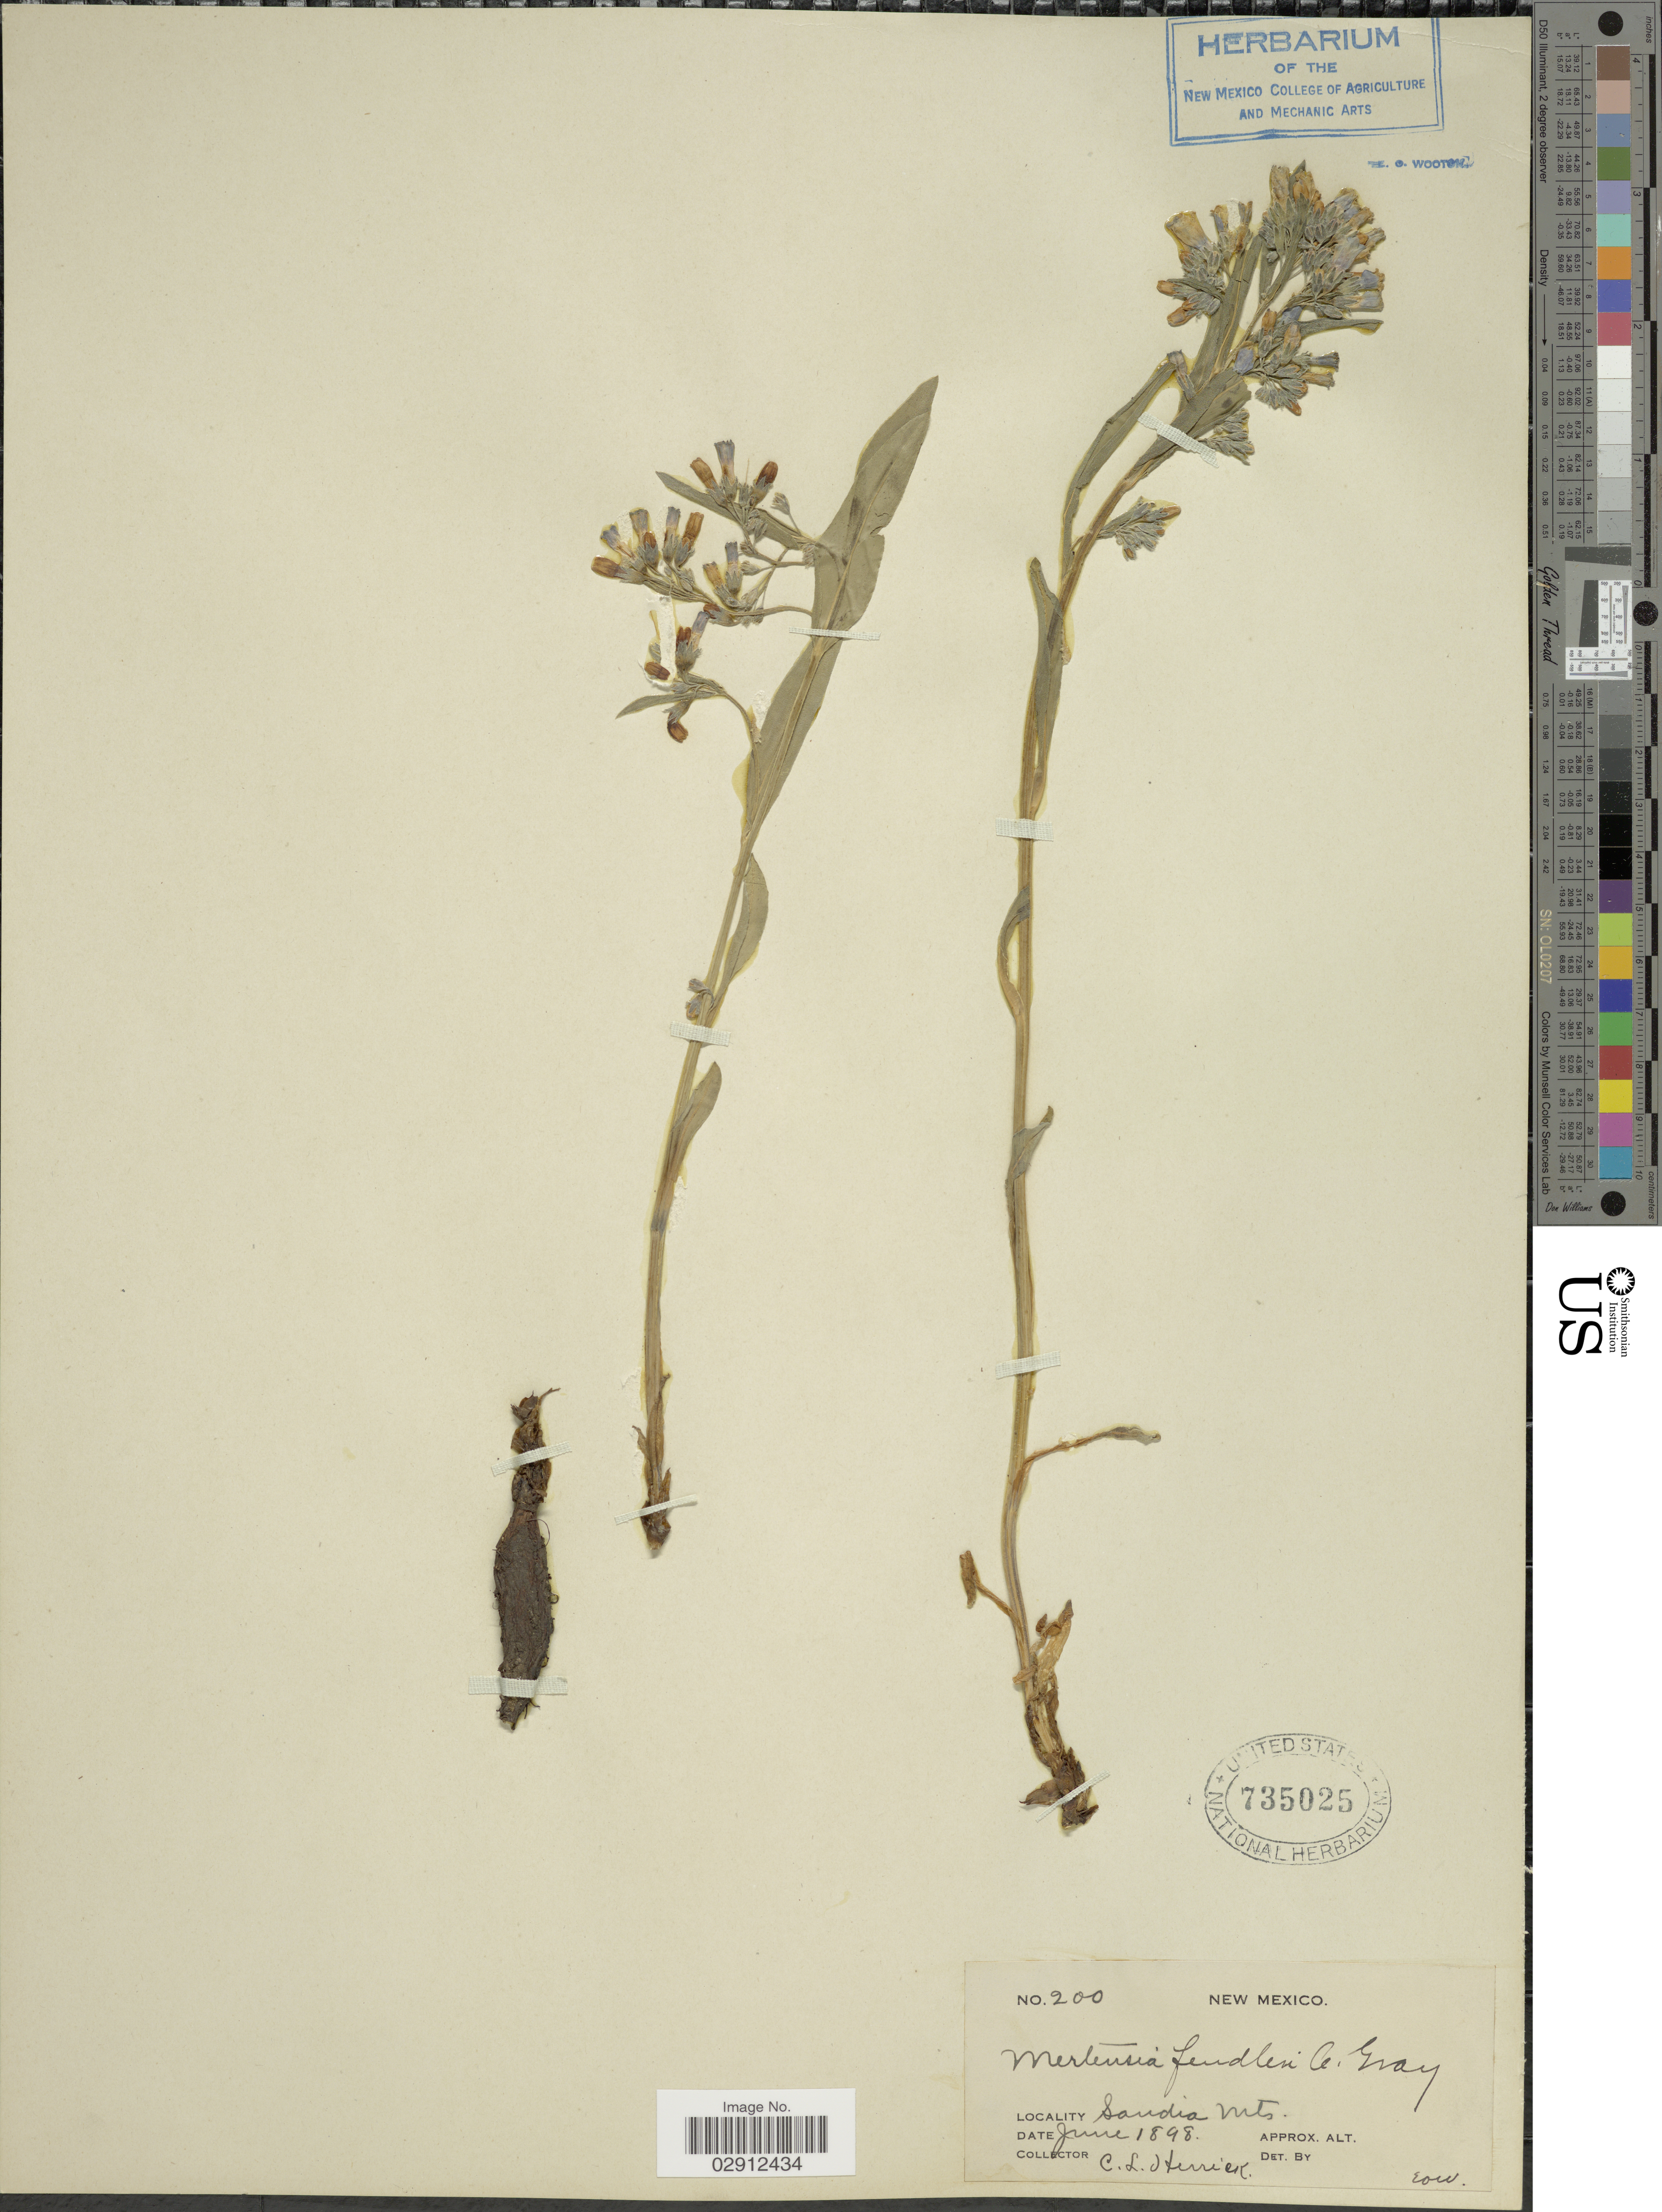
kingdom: Plantae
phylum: Tracheophyta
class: Magnoliopsida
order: Boraginales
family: Boraginaceae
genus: Mertensia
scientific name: Mertensia lanceolata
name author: (Pursh) DC. ex A. DC.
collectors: C. Herrick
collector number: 200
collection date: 1898-06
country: United States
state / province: New Mexico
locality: Sandia Mts.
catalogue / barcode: US 735025